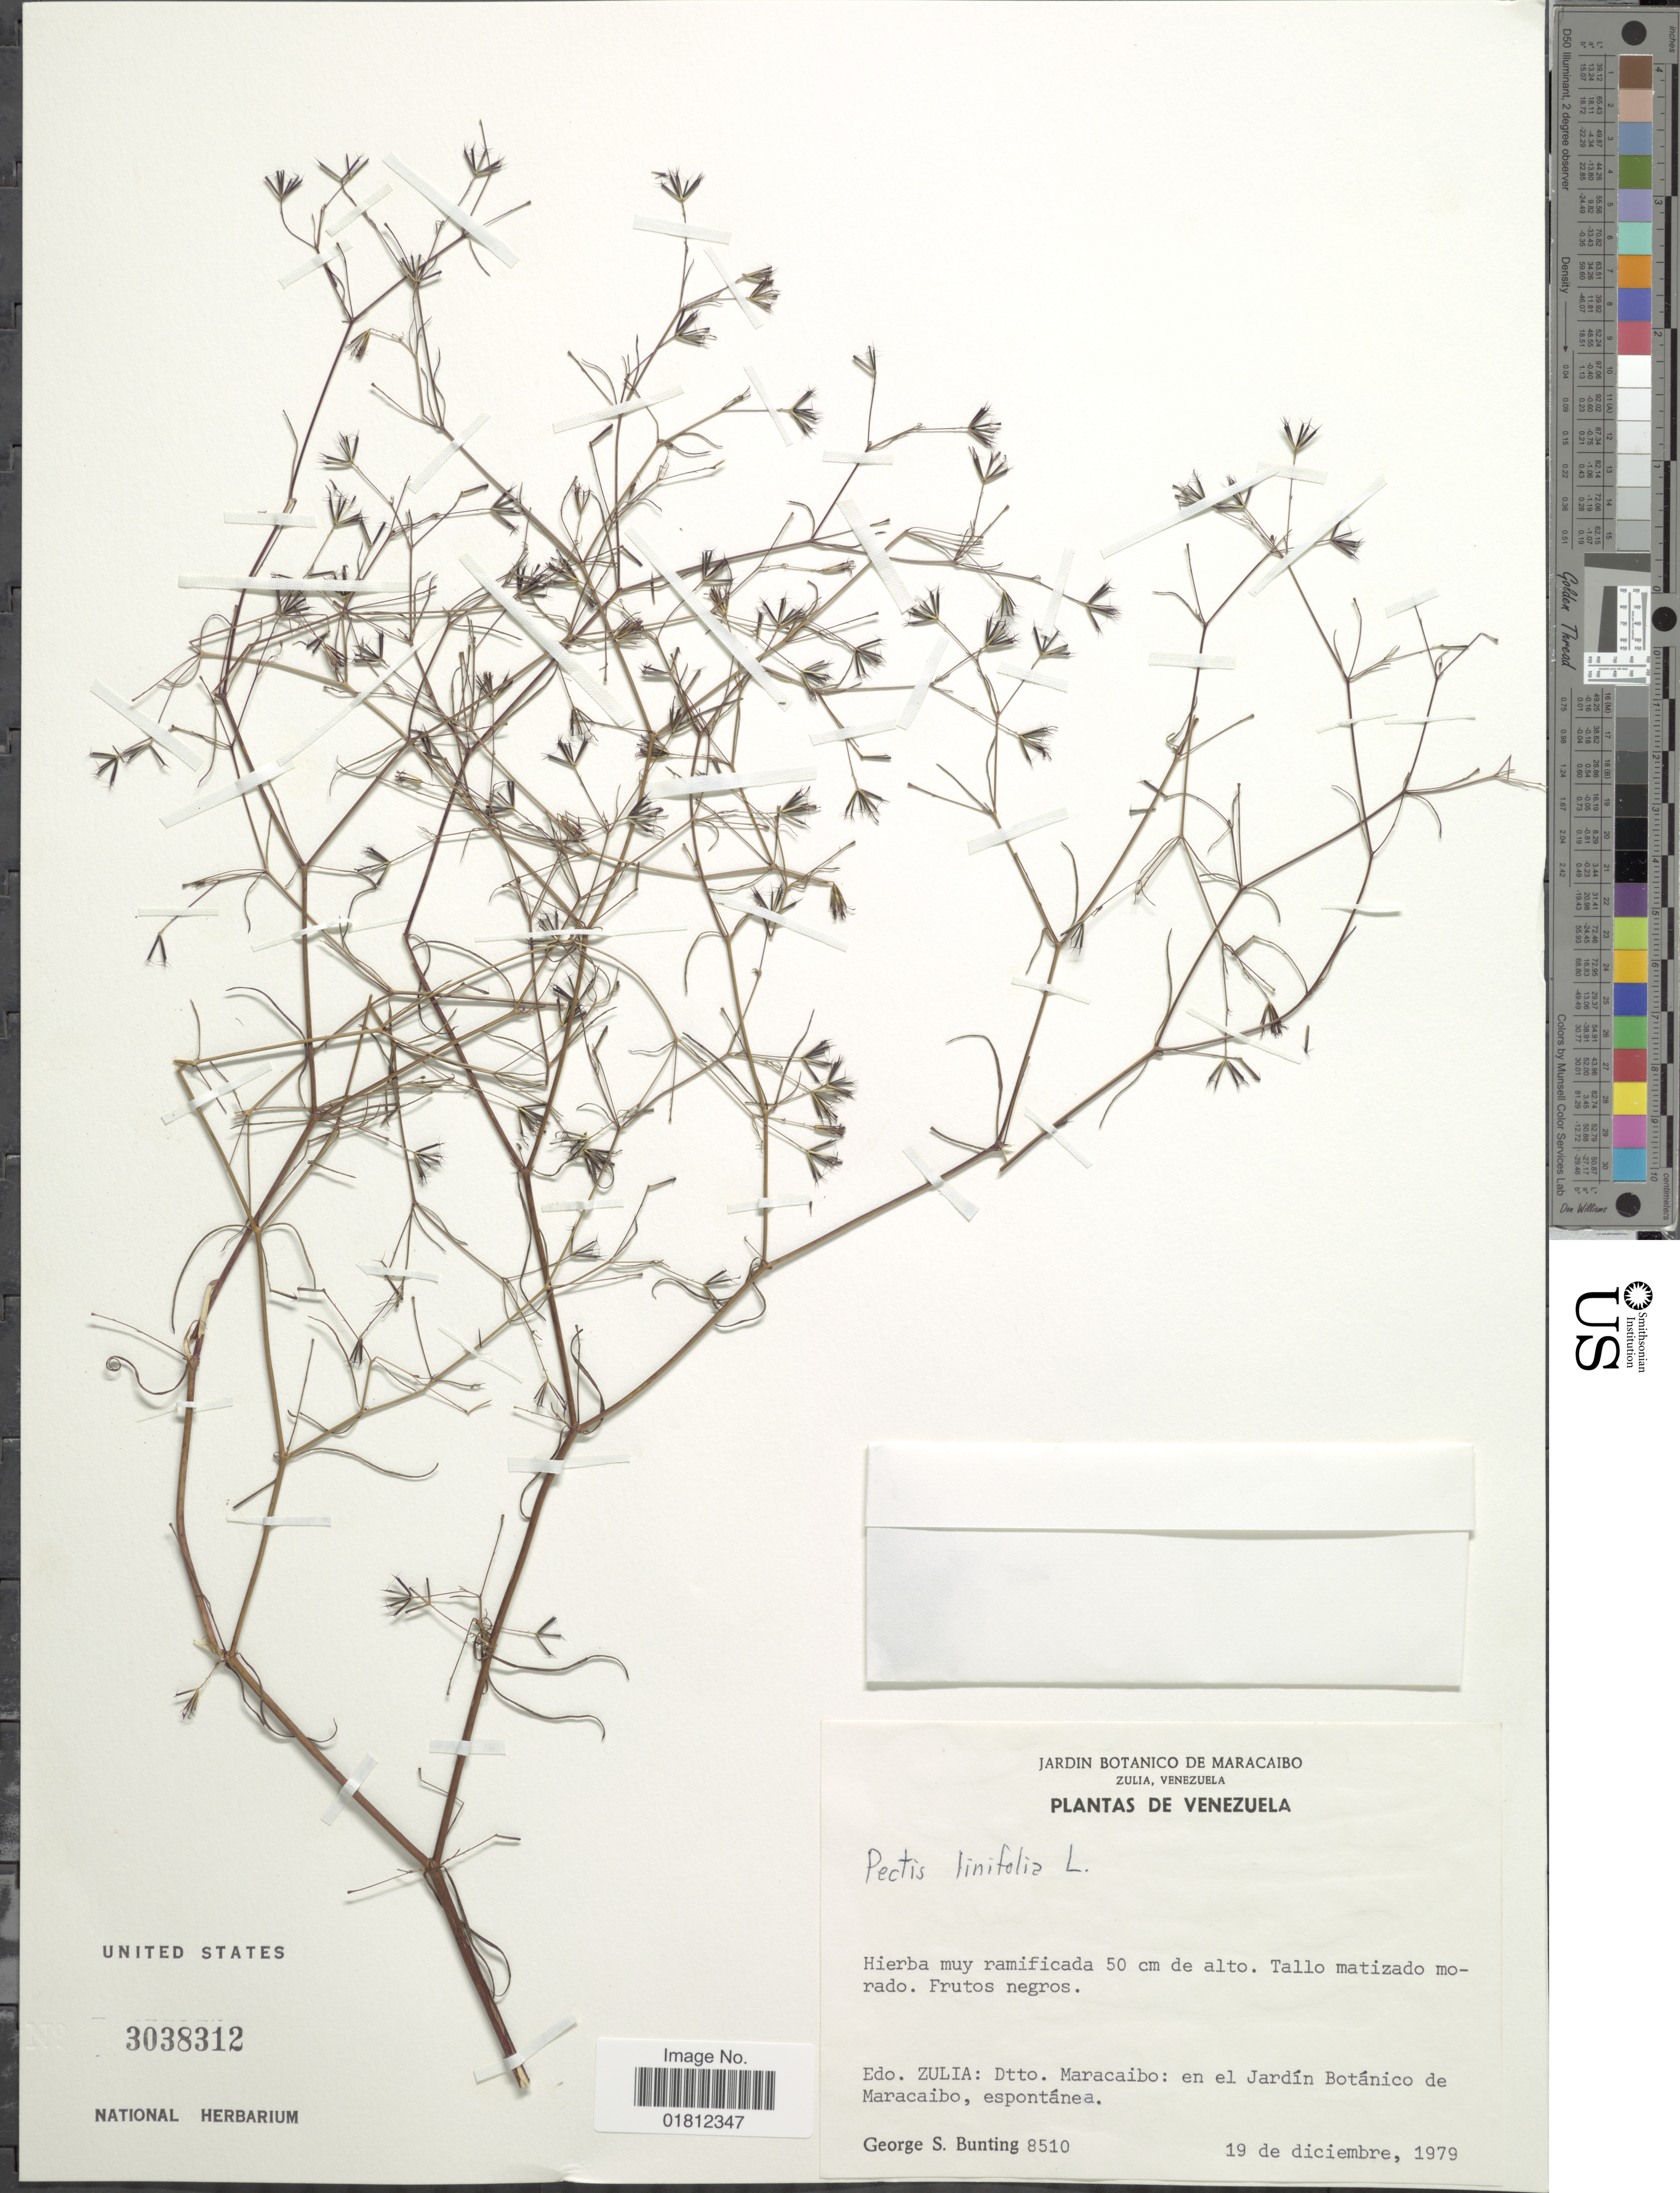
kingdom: Plantae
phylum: Tracheophyta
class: Magnoliopsida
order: Asterales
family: Asteraceae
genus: Pectis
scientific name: Pectis linifolia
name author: L.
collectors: G. S. Bunting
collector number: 8510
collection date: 1979-12-19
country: Venezuela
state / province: Zulia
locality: Edo. Zulia: Dtto. Maracaibo: en el Jardin Botanico de Maracibo, espontanea.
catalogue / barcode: US 3038312